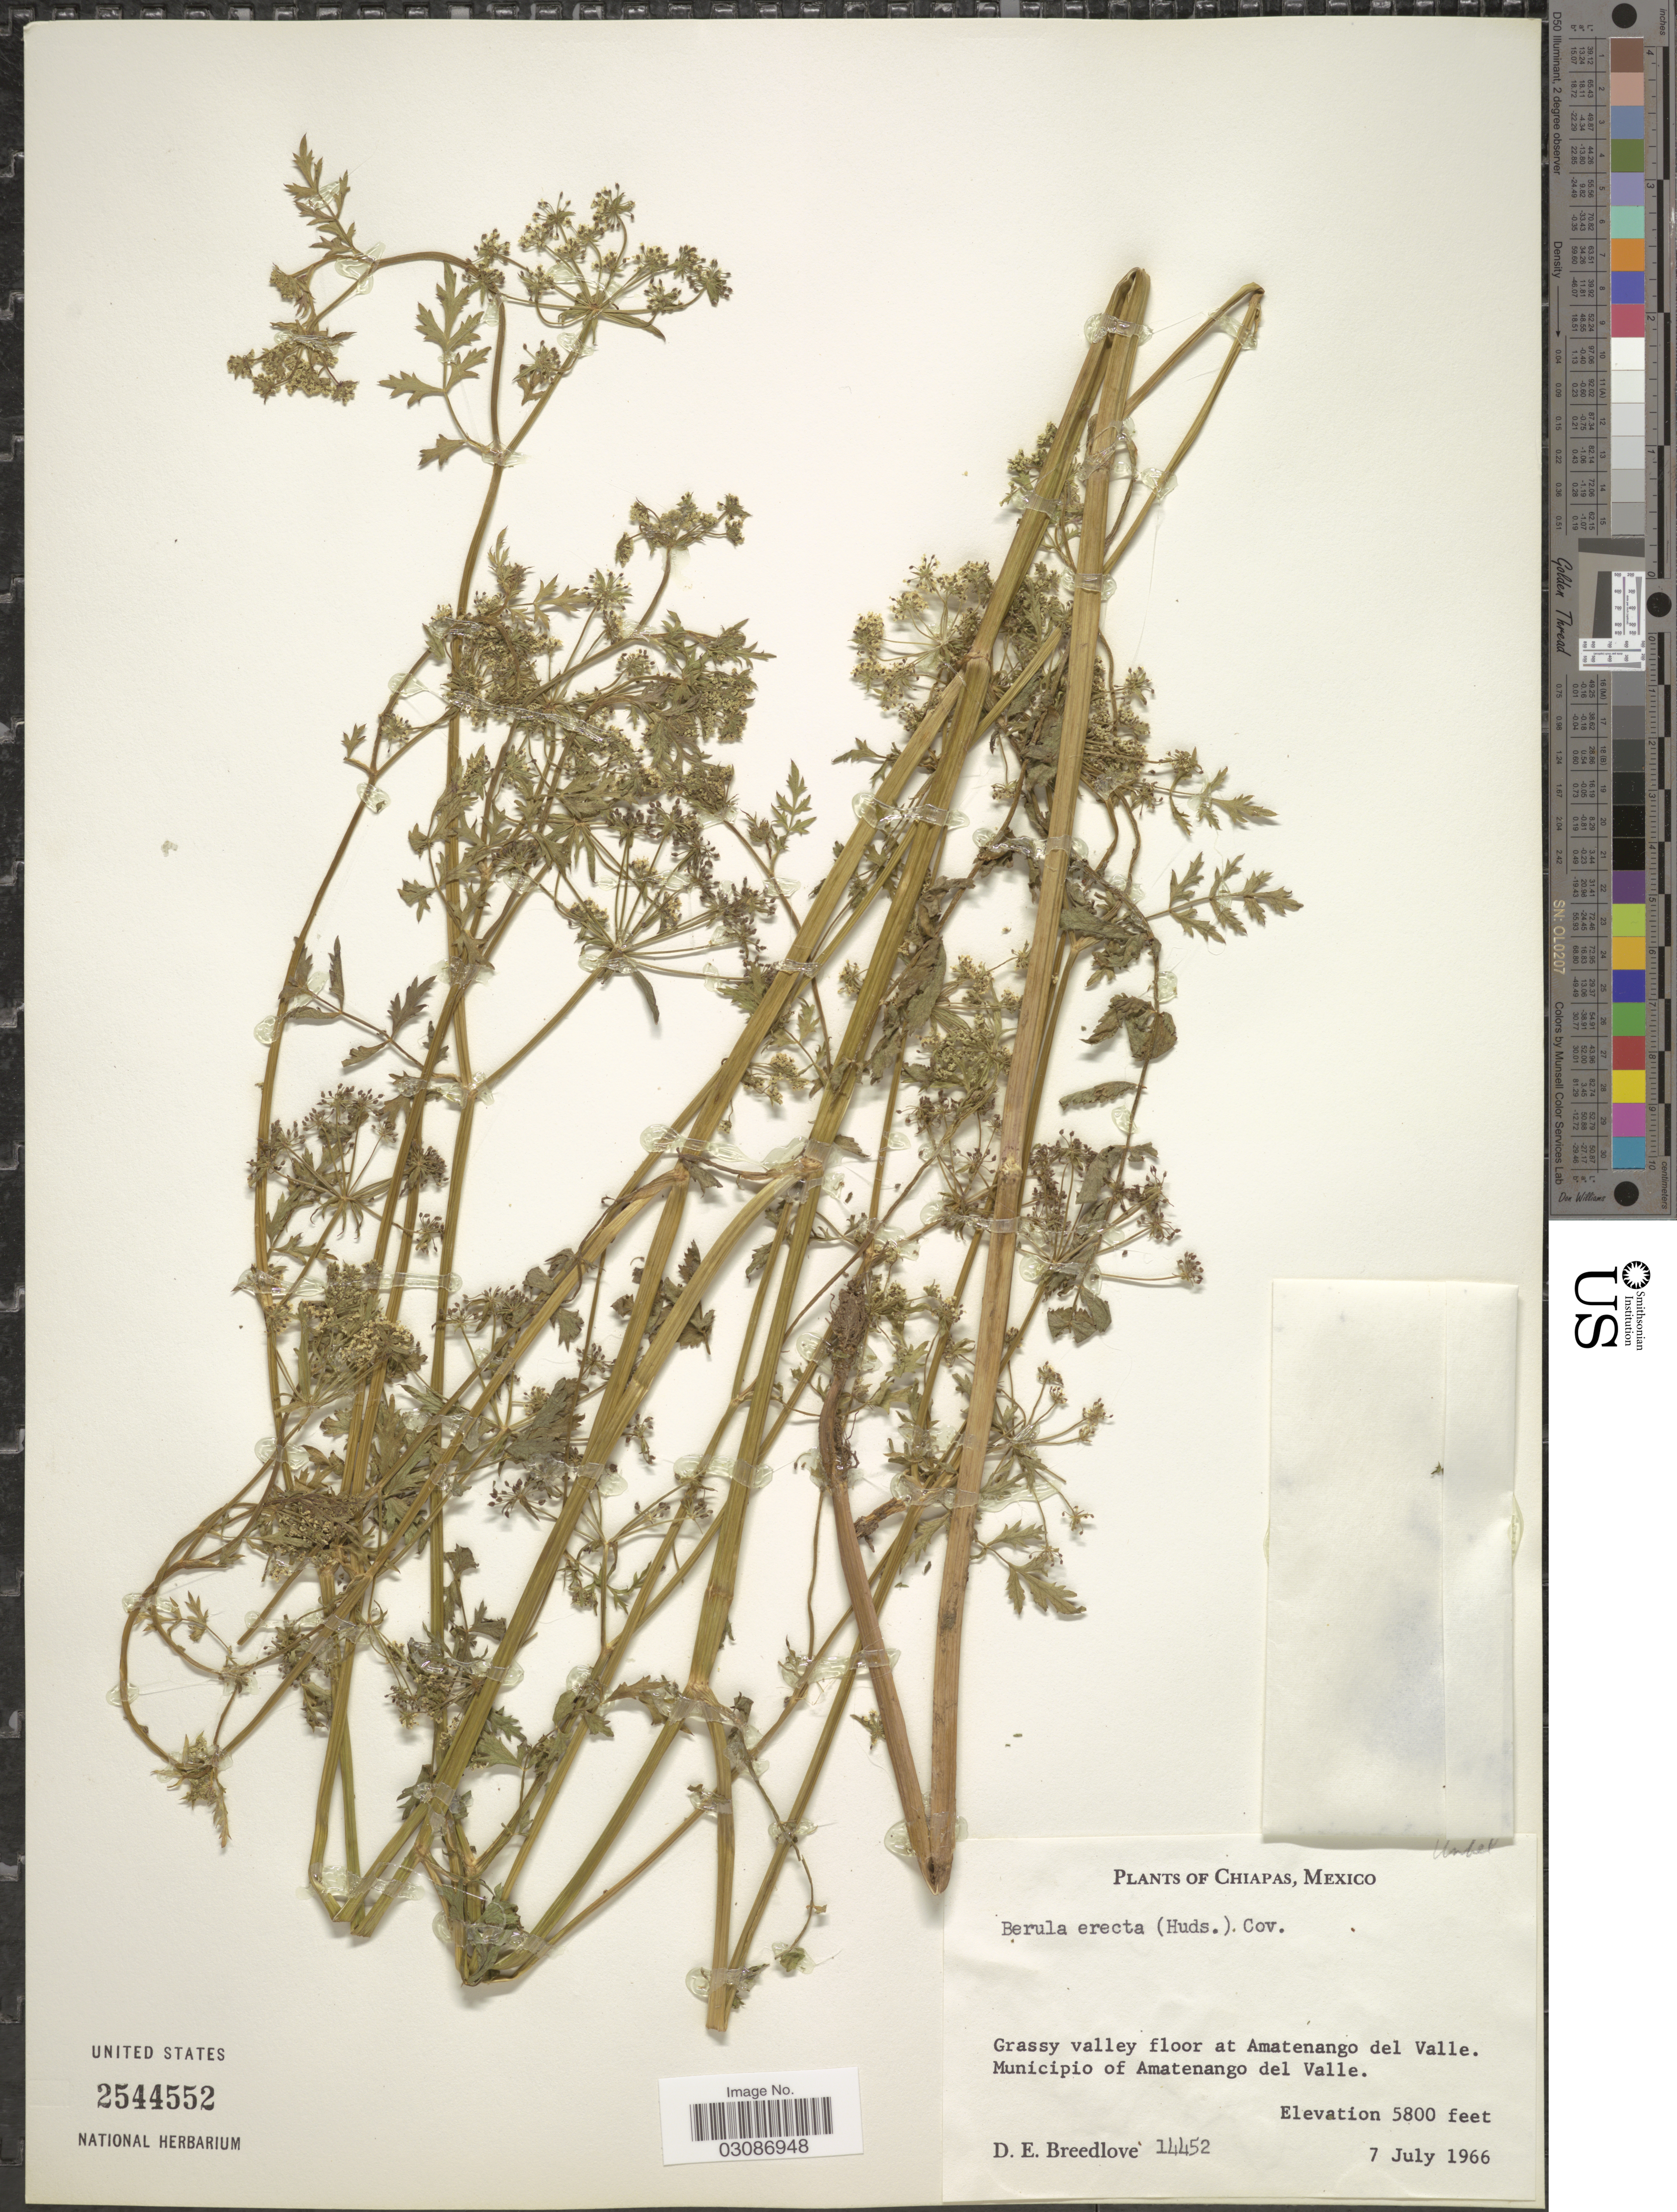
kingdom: Plantae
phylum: Tracheophyta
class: Magnoliopsida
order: Apiales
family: Apiaceae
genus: Berula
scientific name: Berula erecta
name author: (Huds.) Coville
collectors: D. E. Breedlove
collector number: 14452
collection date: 1966-07-07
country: Mexico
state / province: Chiapas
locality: Grassy valley floor at Amatenango del Valle. Municipio of Amatenango del Valle.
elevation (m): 1768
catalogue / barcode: US 2544552